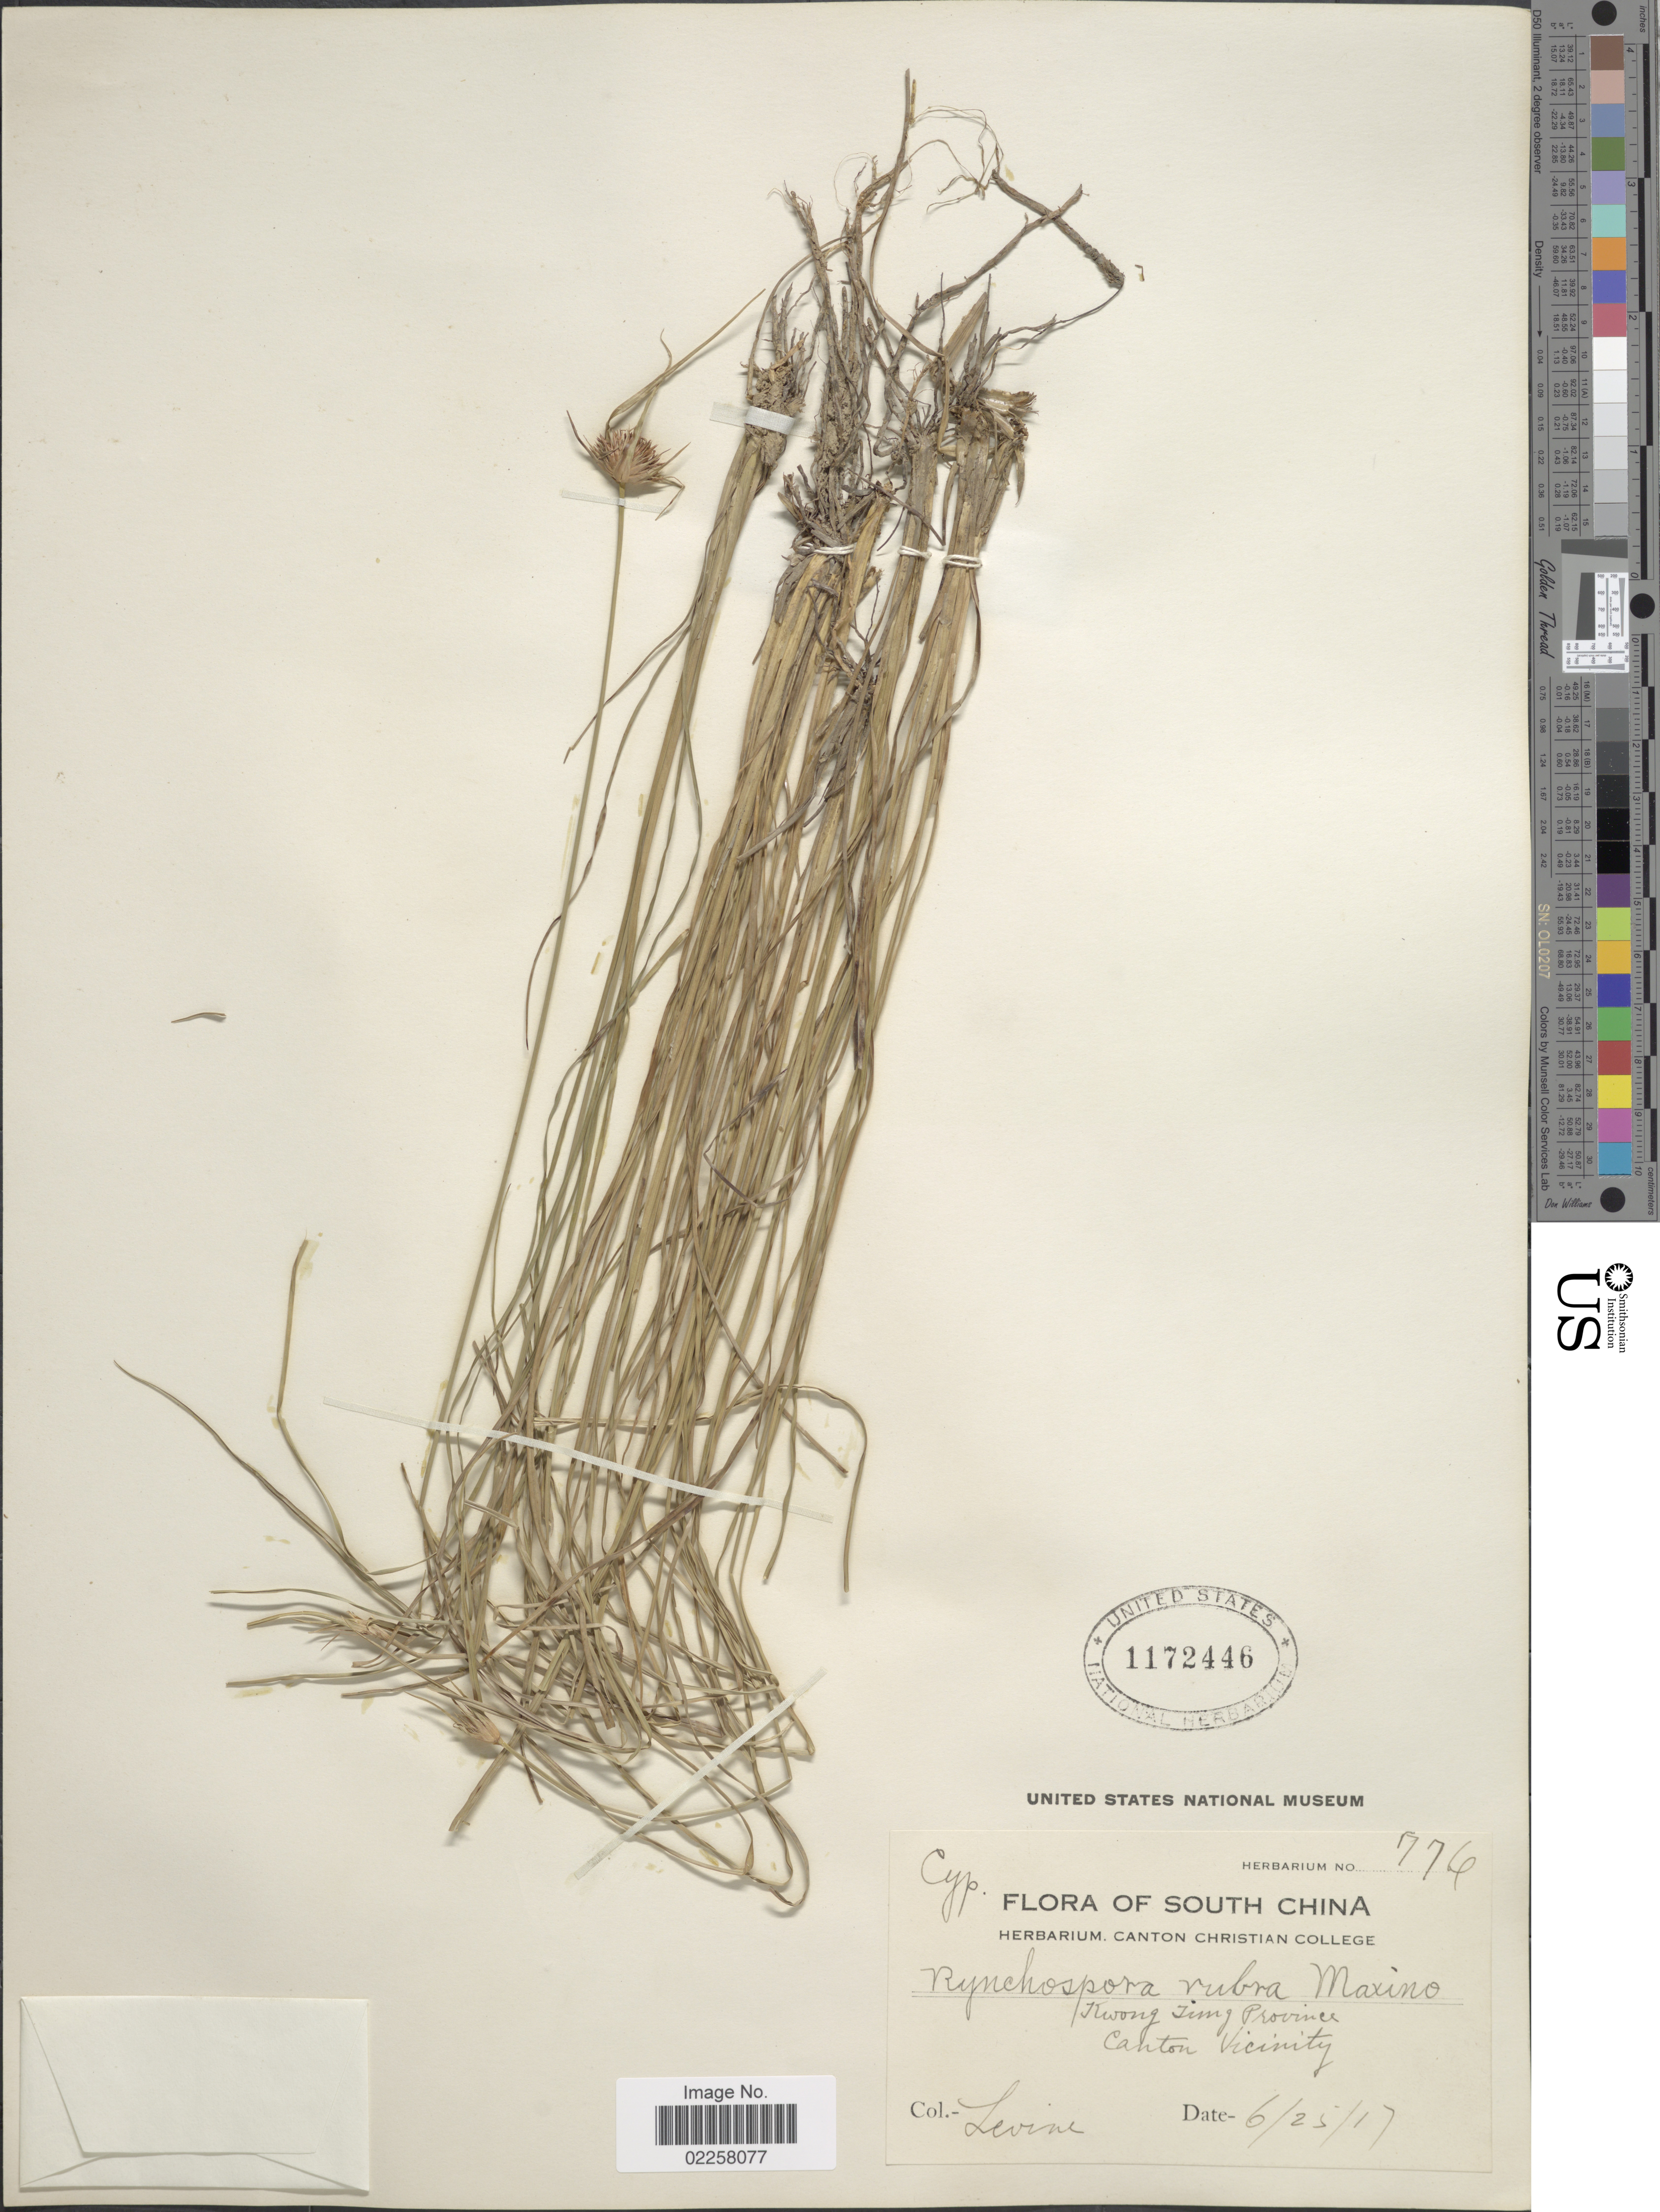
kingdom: Plantae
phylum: Tracheophyta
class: Liliopsida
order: Poales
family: Cyperaceae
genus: Rhynchospora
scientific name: Rhynchospora rubra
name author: (Lour.) Makino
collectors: -. Levine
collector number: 776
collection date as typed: Transcribed d/m/y: 25/6/17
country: China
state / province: Guangdong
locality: South China. Kwong Tung Province. Canton Vicinity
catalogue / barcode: US 1172446